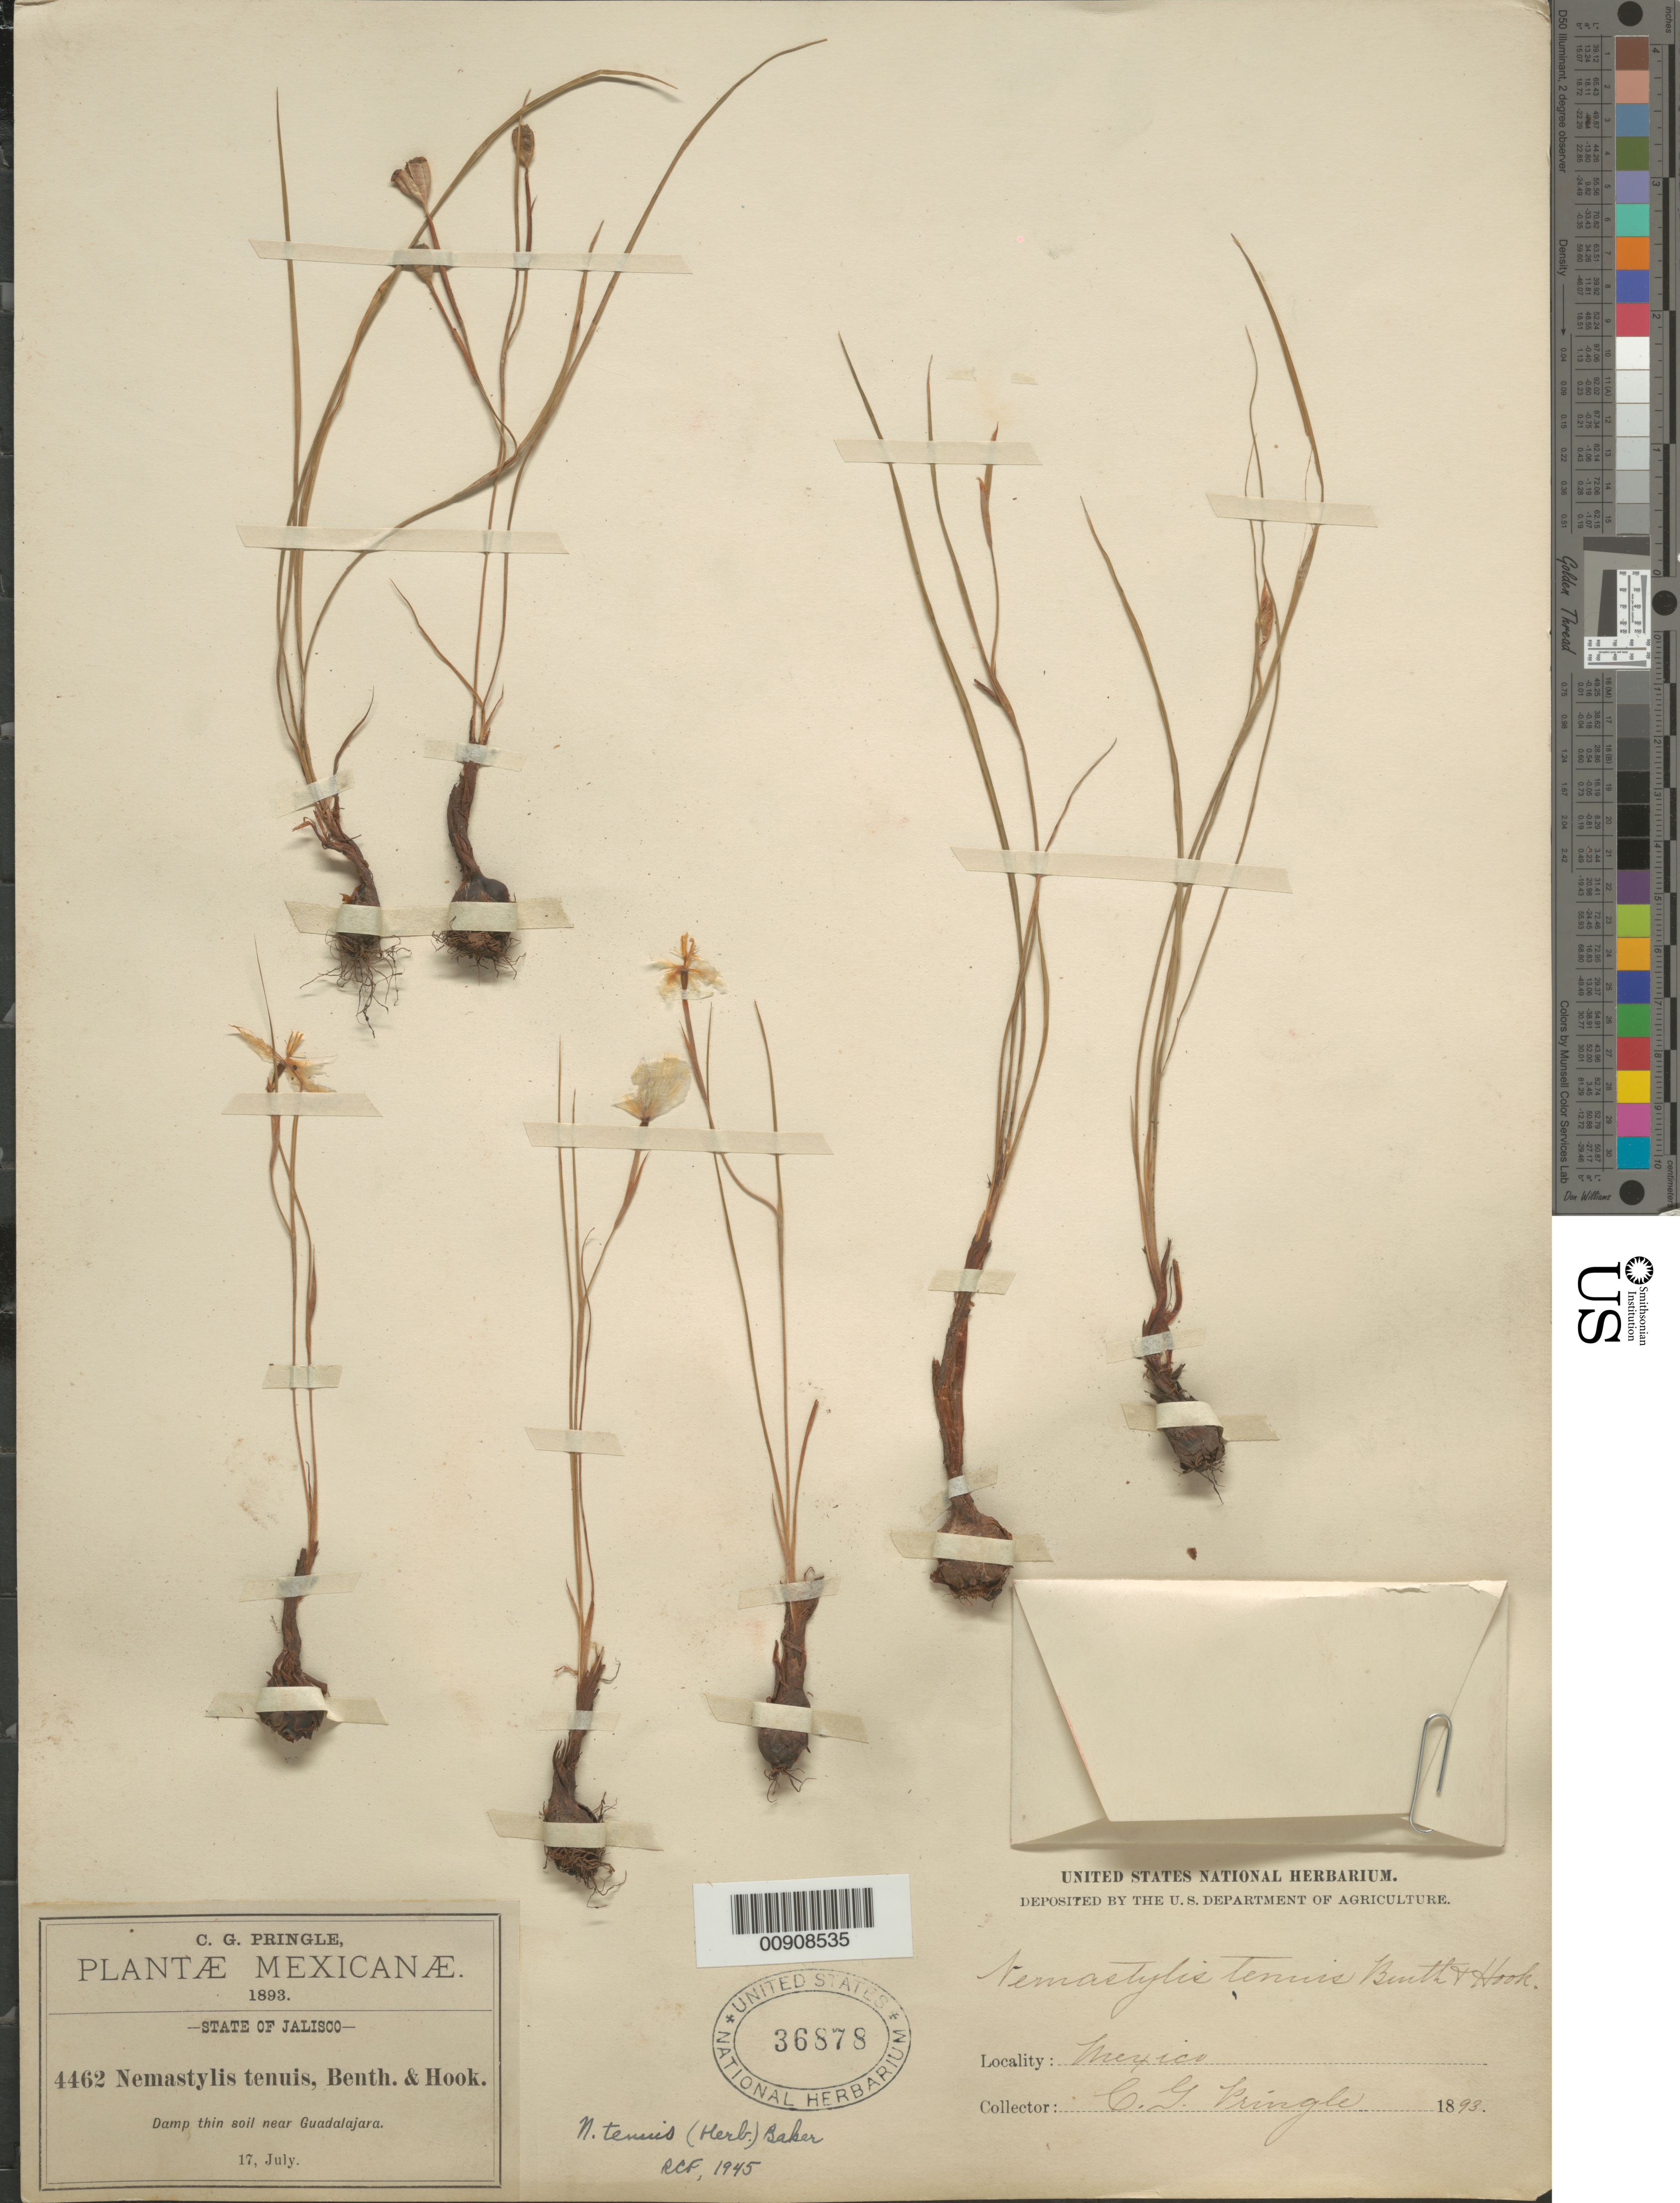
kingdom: Plantae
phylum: Tracheophyta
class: Liliopsida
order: Asparagales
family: Iridaceae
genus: Nemastylis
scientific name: Nemastylis tenuis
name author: (Herb.) S. Watson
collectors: C. G. Pringle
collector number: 4462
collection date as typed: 17 Jul 1893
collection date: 1893-07-17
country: Mexico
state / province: Jalisco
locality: Near Guadalajara, State of Jalisco.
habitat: Damp thin soil.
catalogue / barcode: US 36878